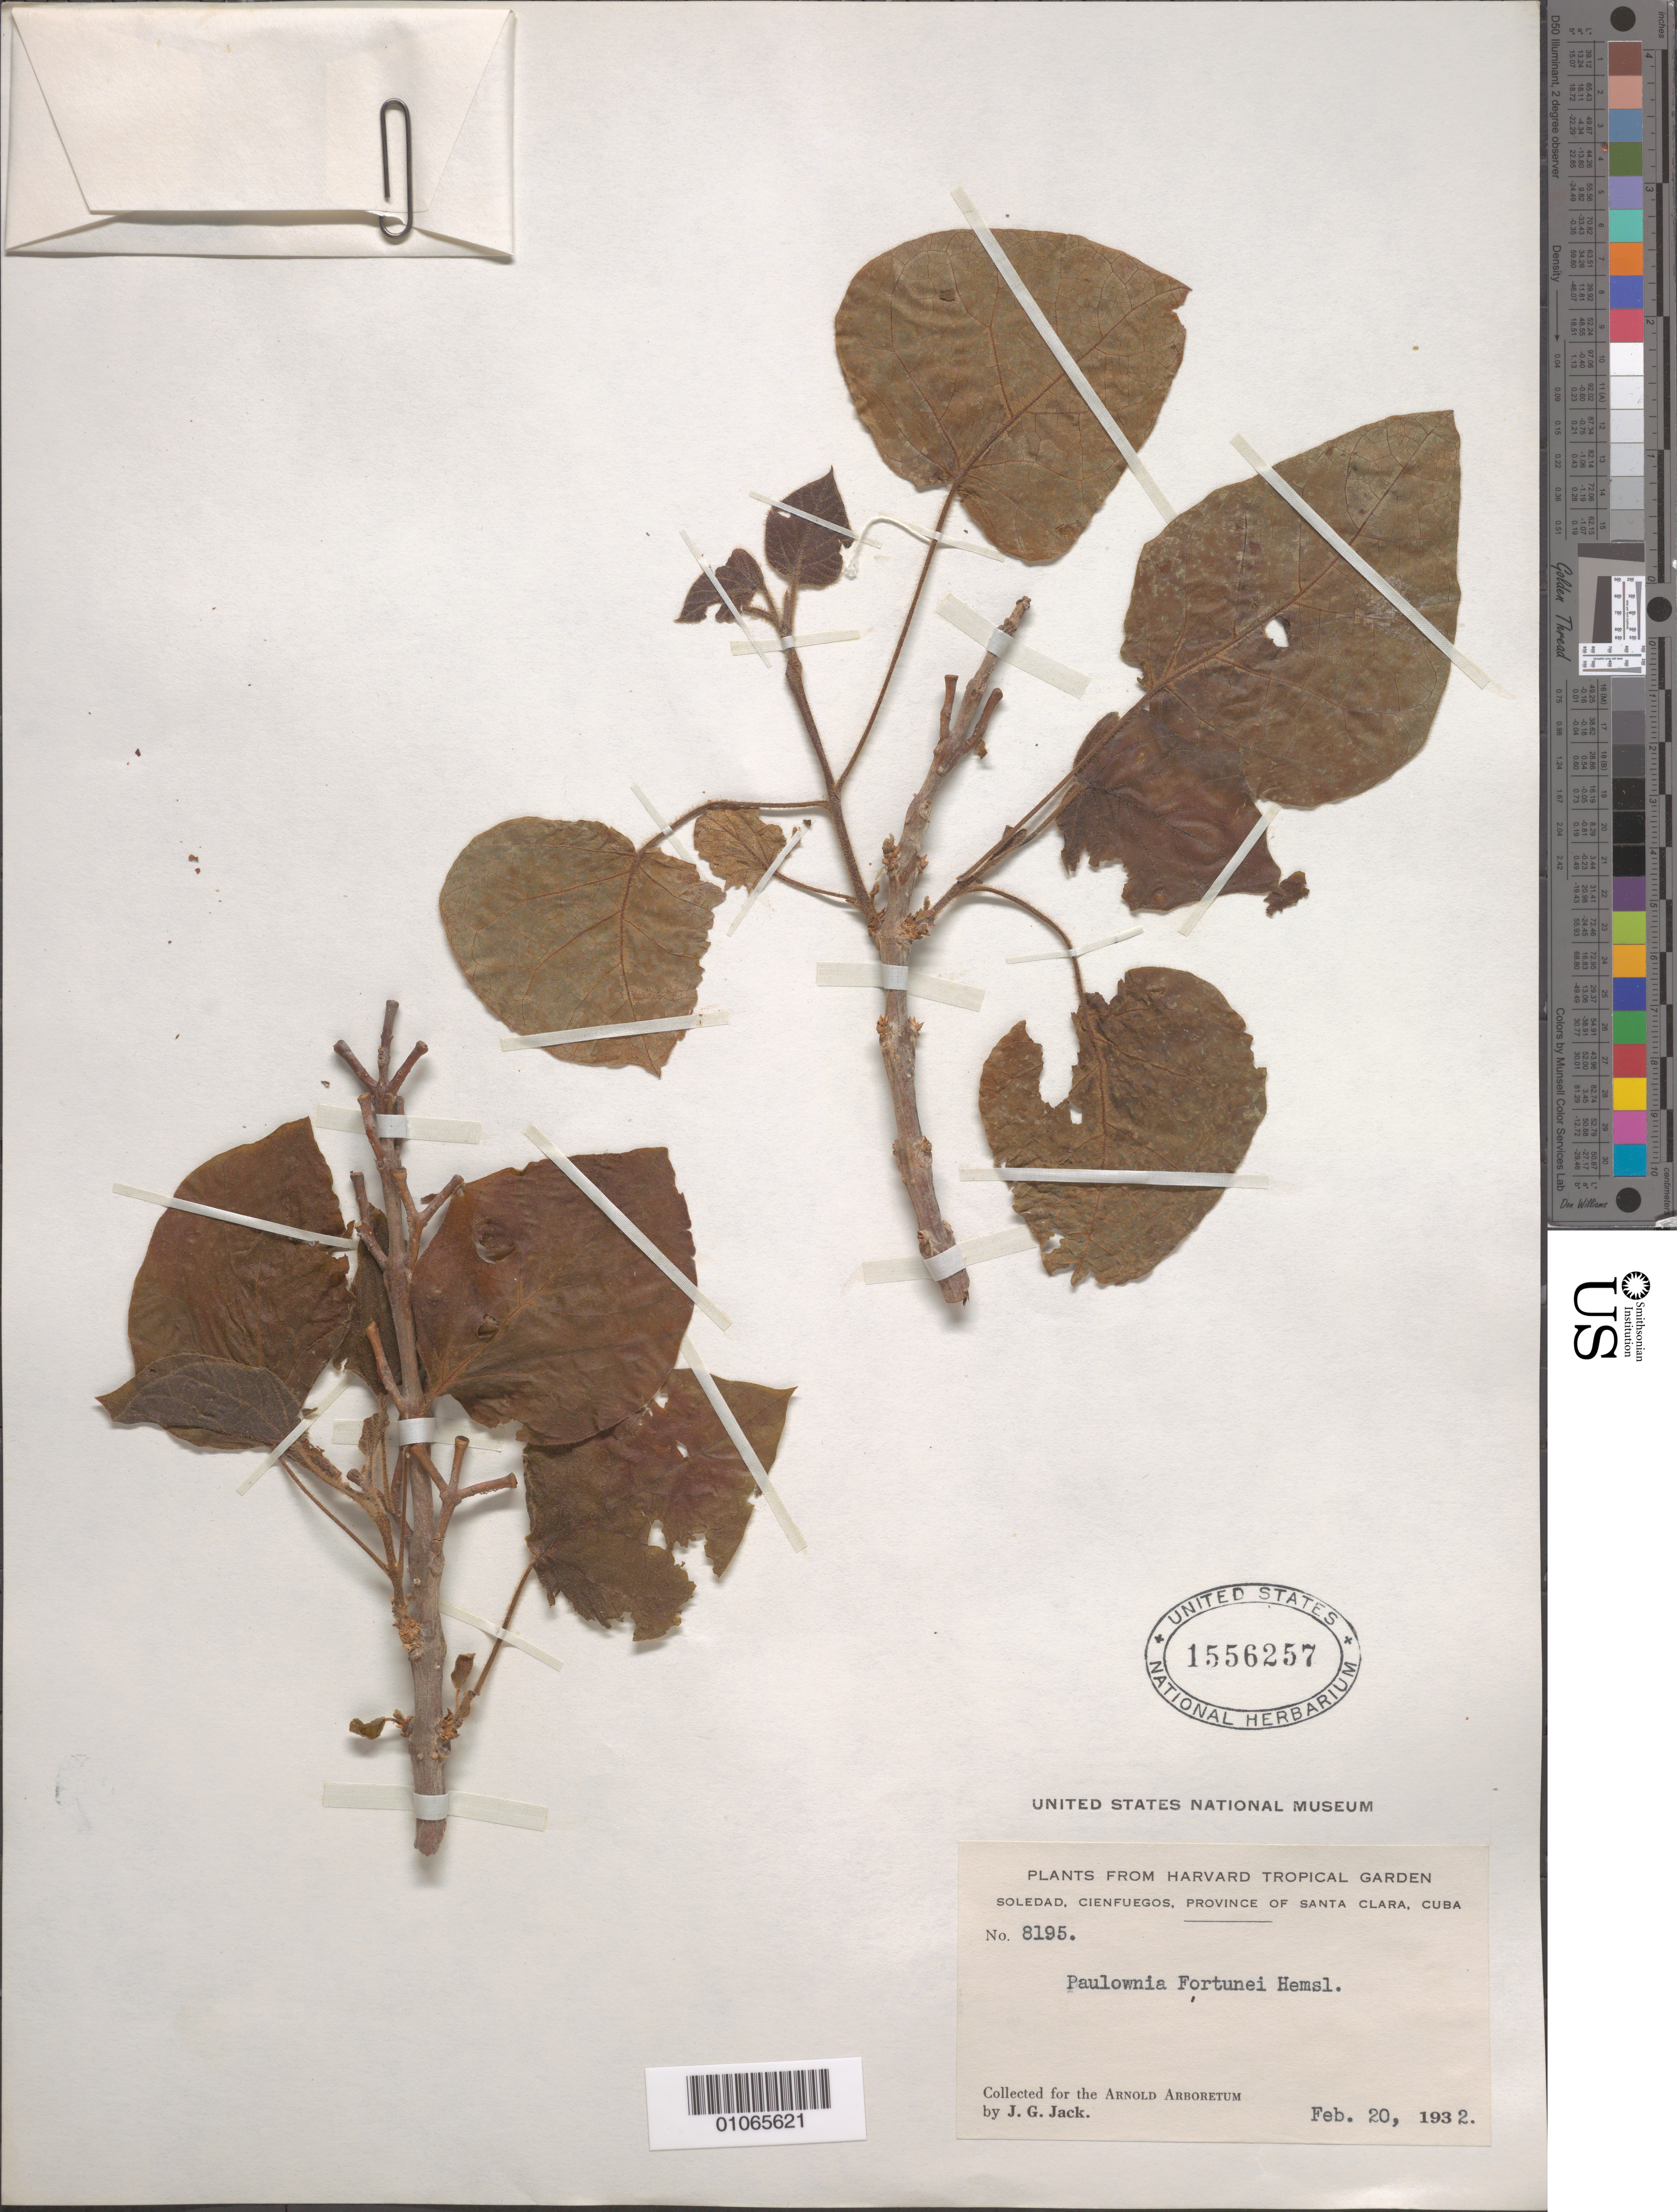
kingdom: Plantae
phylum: Tracheophyta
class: Magnoliopsida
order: Lamiales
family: Paulowniaceae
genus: Paulownia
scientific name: Paulownia fortunei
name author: (Seem.) Hemsl.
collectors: J. G. Jack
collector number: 8195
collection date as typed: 20 Feb 1932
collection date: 1932-02-20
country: Cuba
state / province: Cienfuegos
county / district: Santa Clara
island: Cuba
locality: Soledad, Cienfuegos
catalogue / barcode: US 1556257